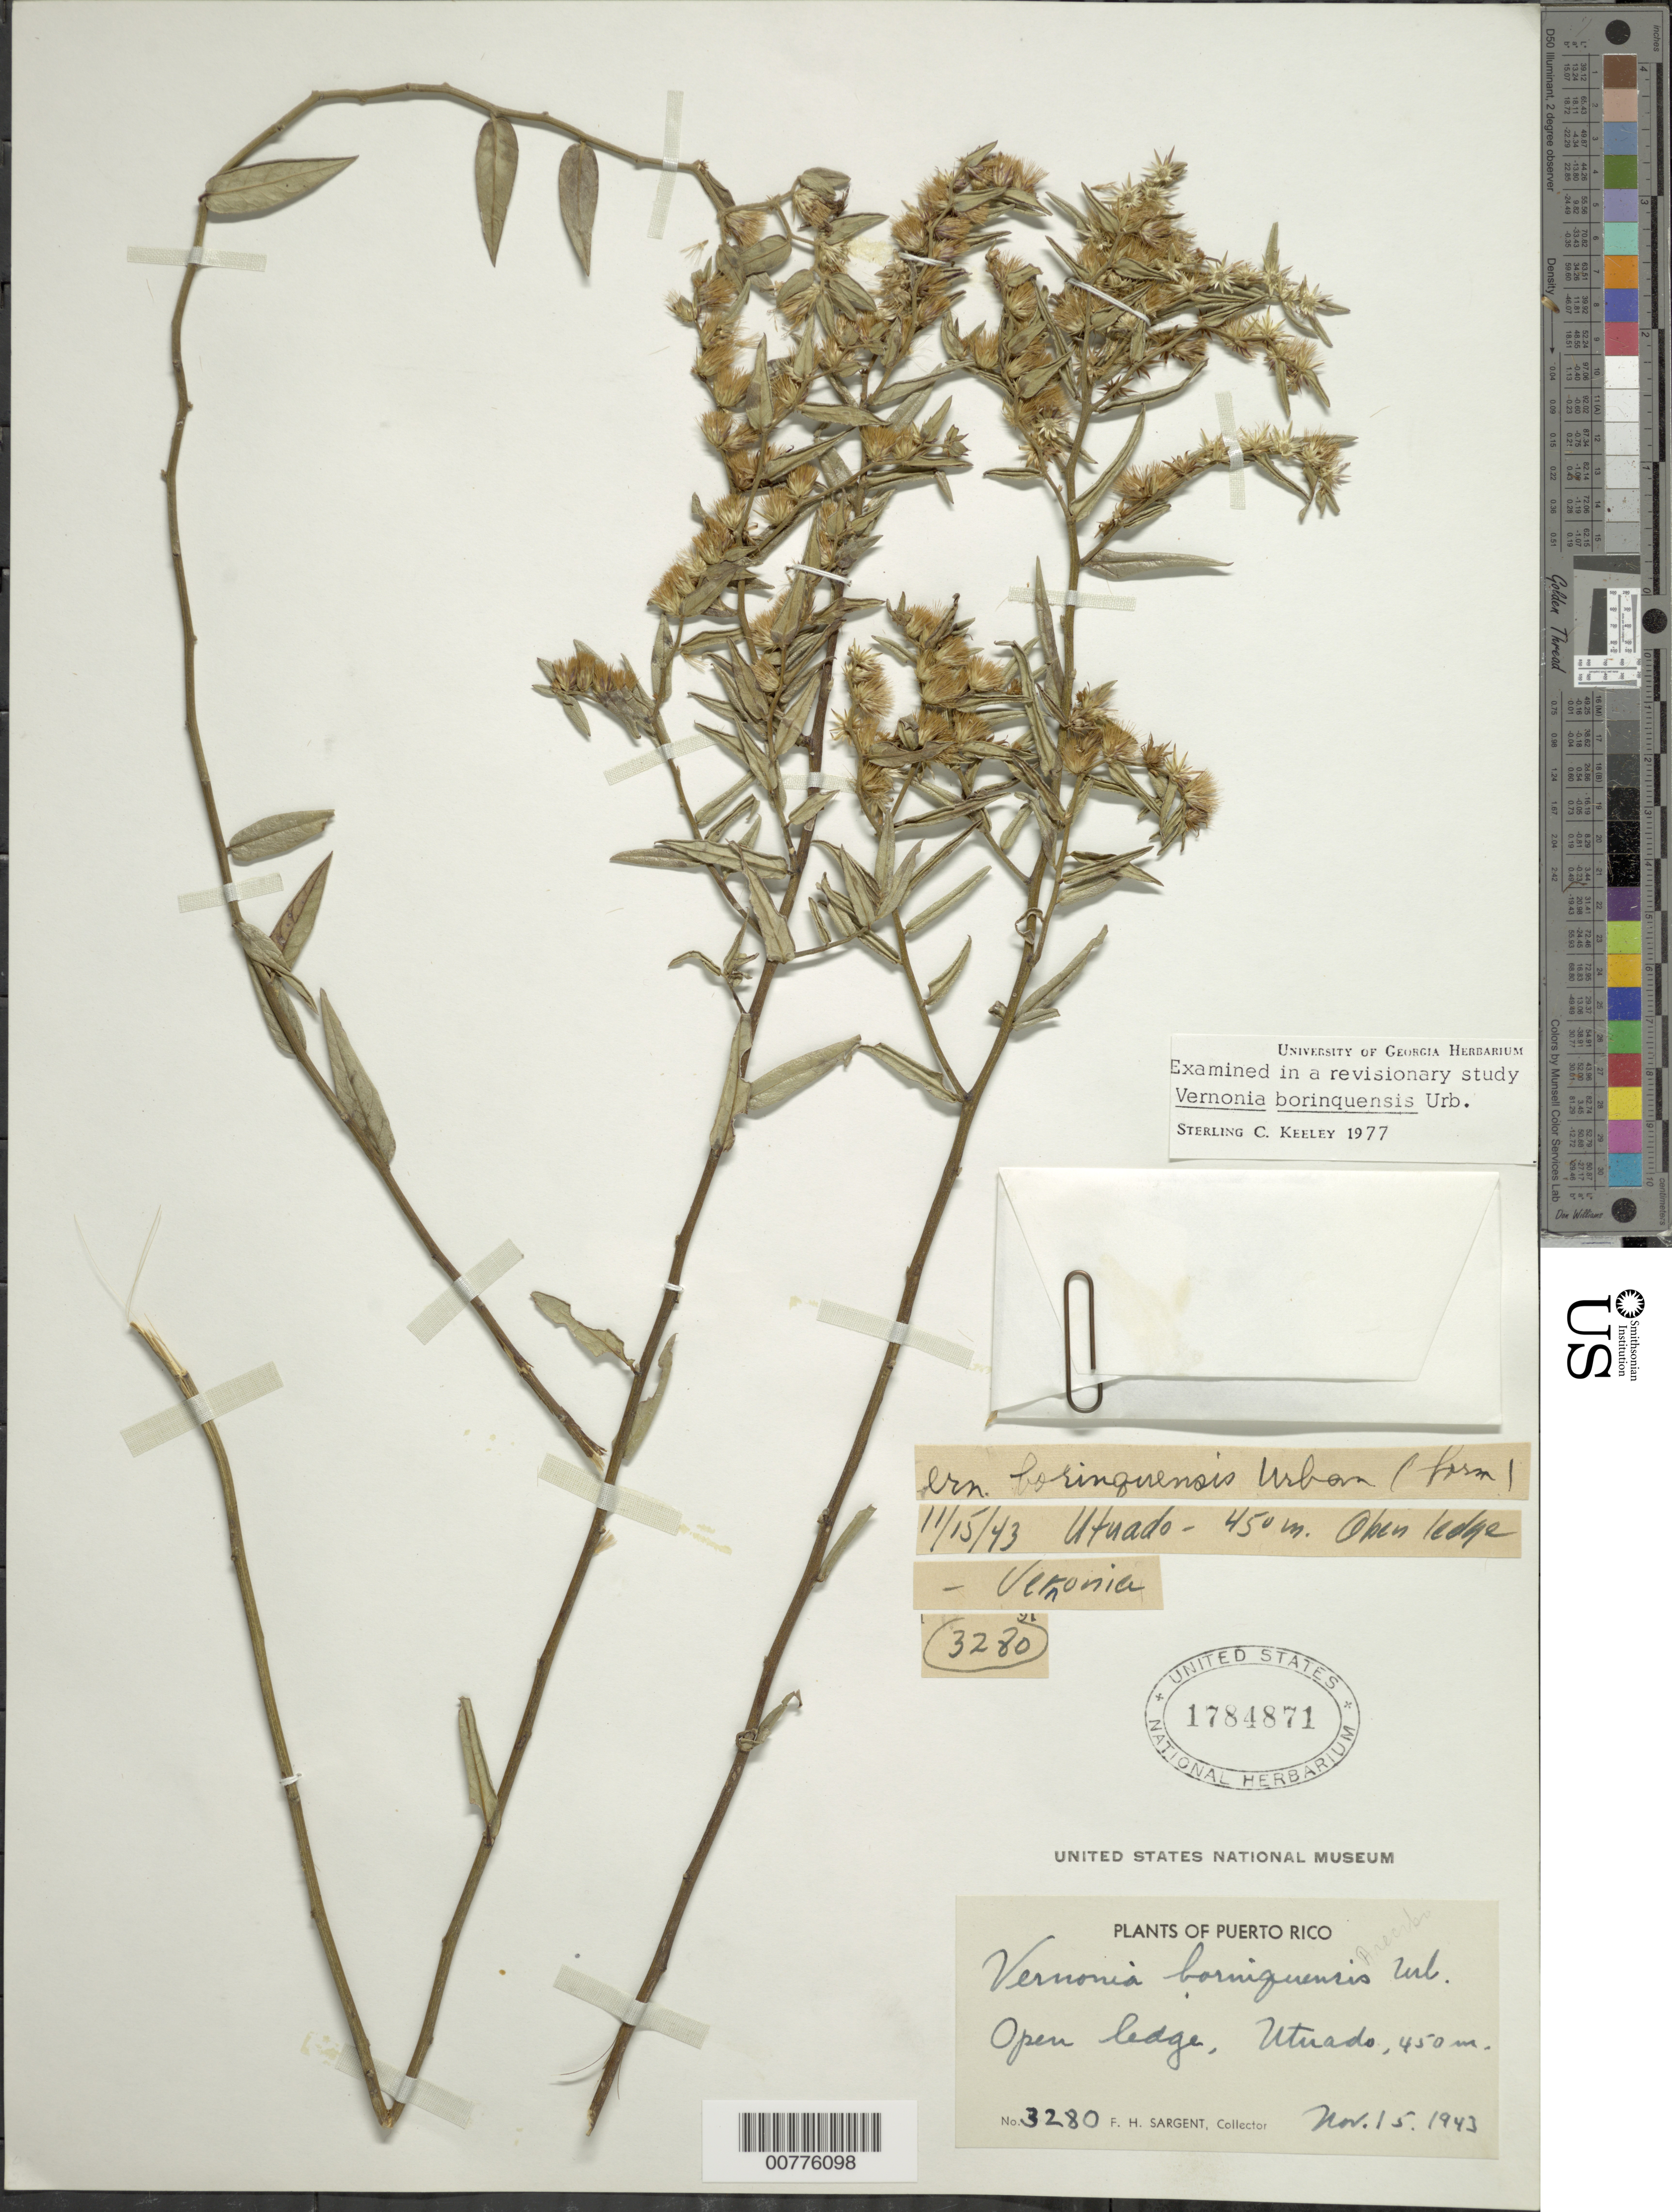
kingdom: Plantae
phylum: Tracheophyta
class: Magnoliopsida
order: Asterales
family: Asteraceae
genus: Lepidaploa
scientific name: Lepidaploa borinquensis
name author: (Urb.) H. Rob.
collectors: F. H. Sargent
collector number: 3280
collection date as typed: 15 Nov 1943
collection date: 1943-11-15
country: Puerto Rico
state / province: Utuado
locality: Utuado. Open ledge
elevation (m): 450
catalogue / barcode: US 1784871